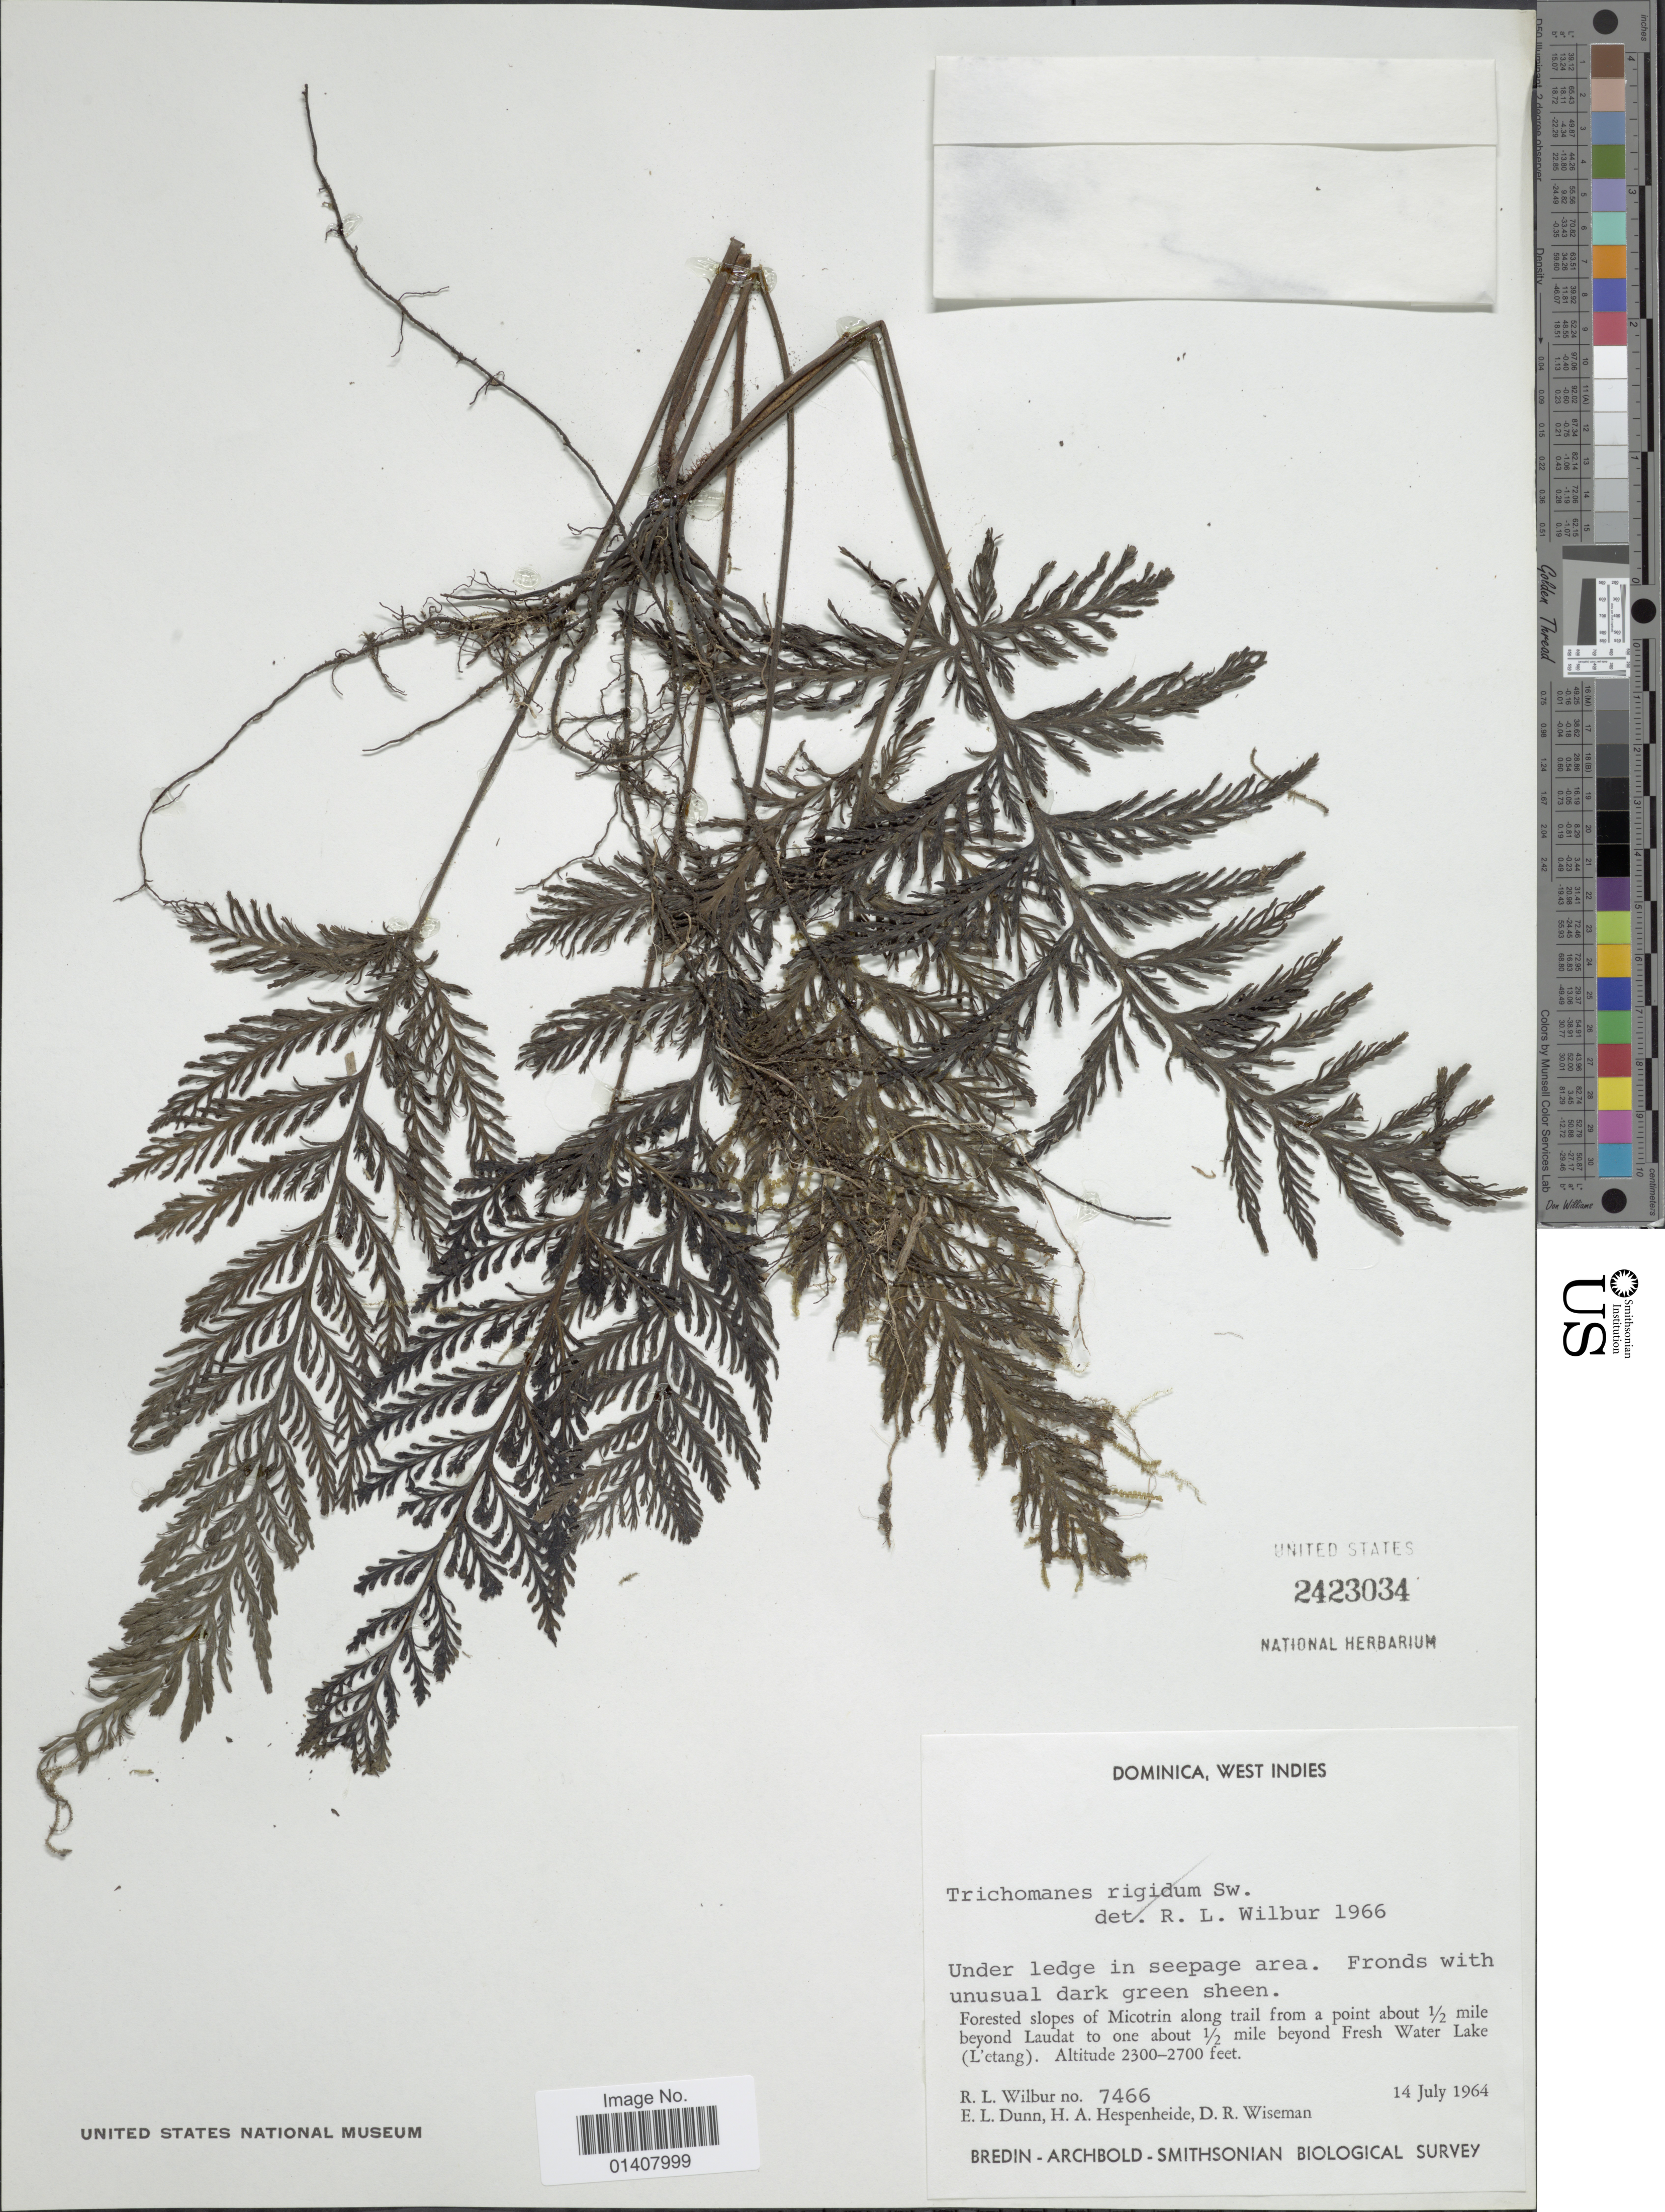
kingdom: Plantae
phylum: Tracheophyta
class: Polypodiopsida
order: Hymenophyllales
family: Hymenophyllaceae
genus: Trichomanes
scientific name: Trichomanes elegans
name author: Rich.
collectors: R. L. Wilbur, E. Dunn, H. A. Hespenheide & D. R. Wiseman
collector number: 7466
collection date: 1964-07-14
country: Dominica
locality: Dominica West Indies, Forested slopes of Micotrin along trail from a point about 1/2 mile beyond Laudat to one about 1/2 mile beyond Fresh Water Lake(L'Etang)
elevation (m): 701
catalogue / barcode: US 2423034